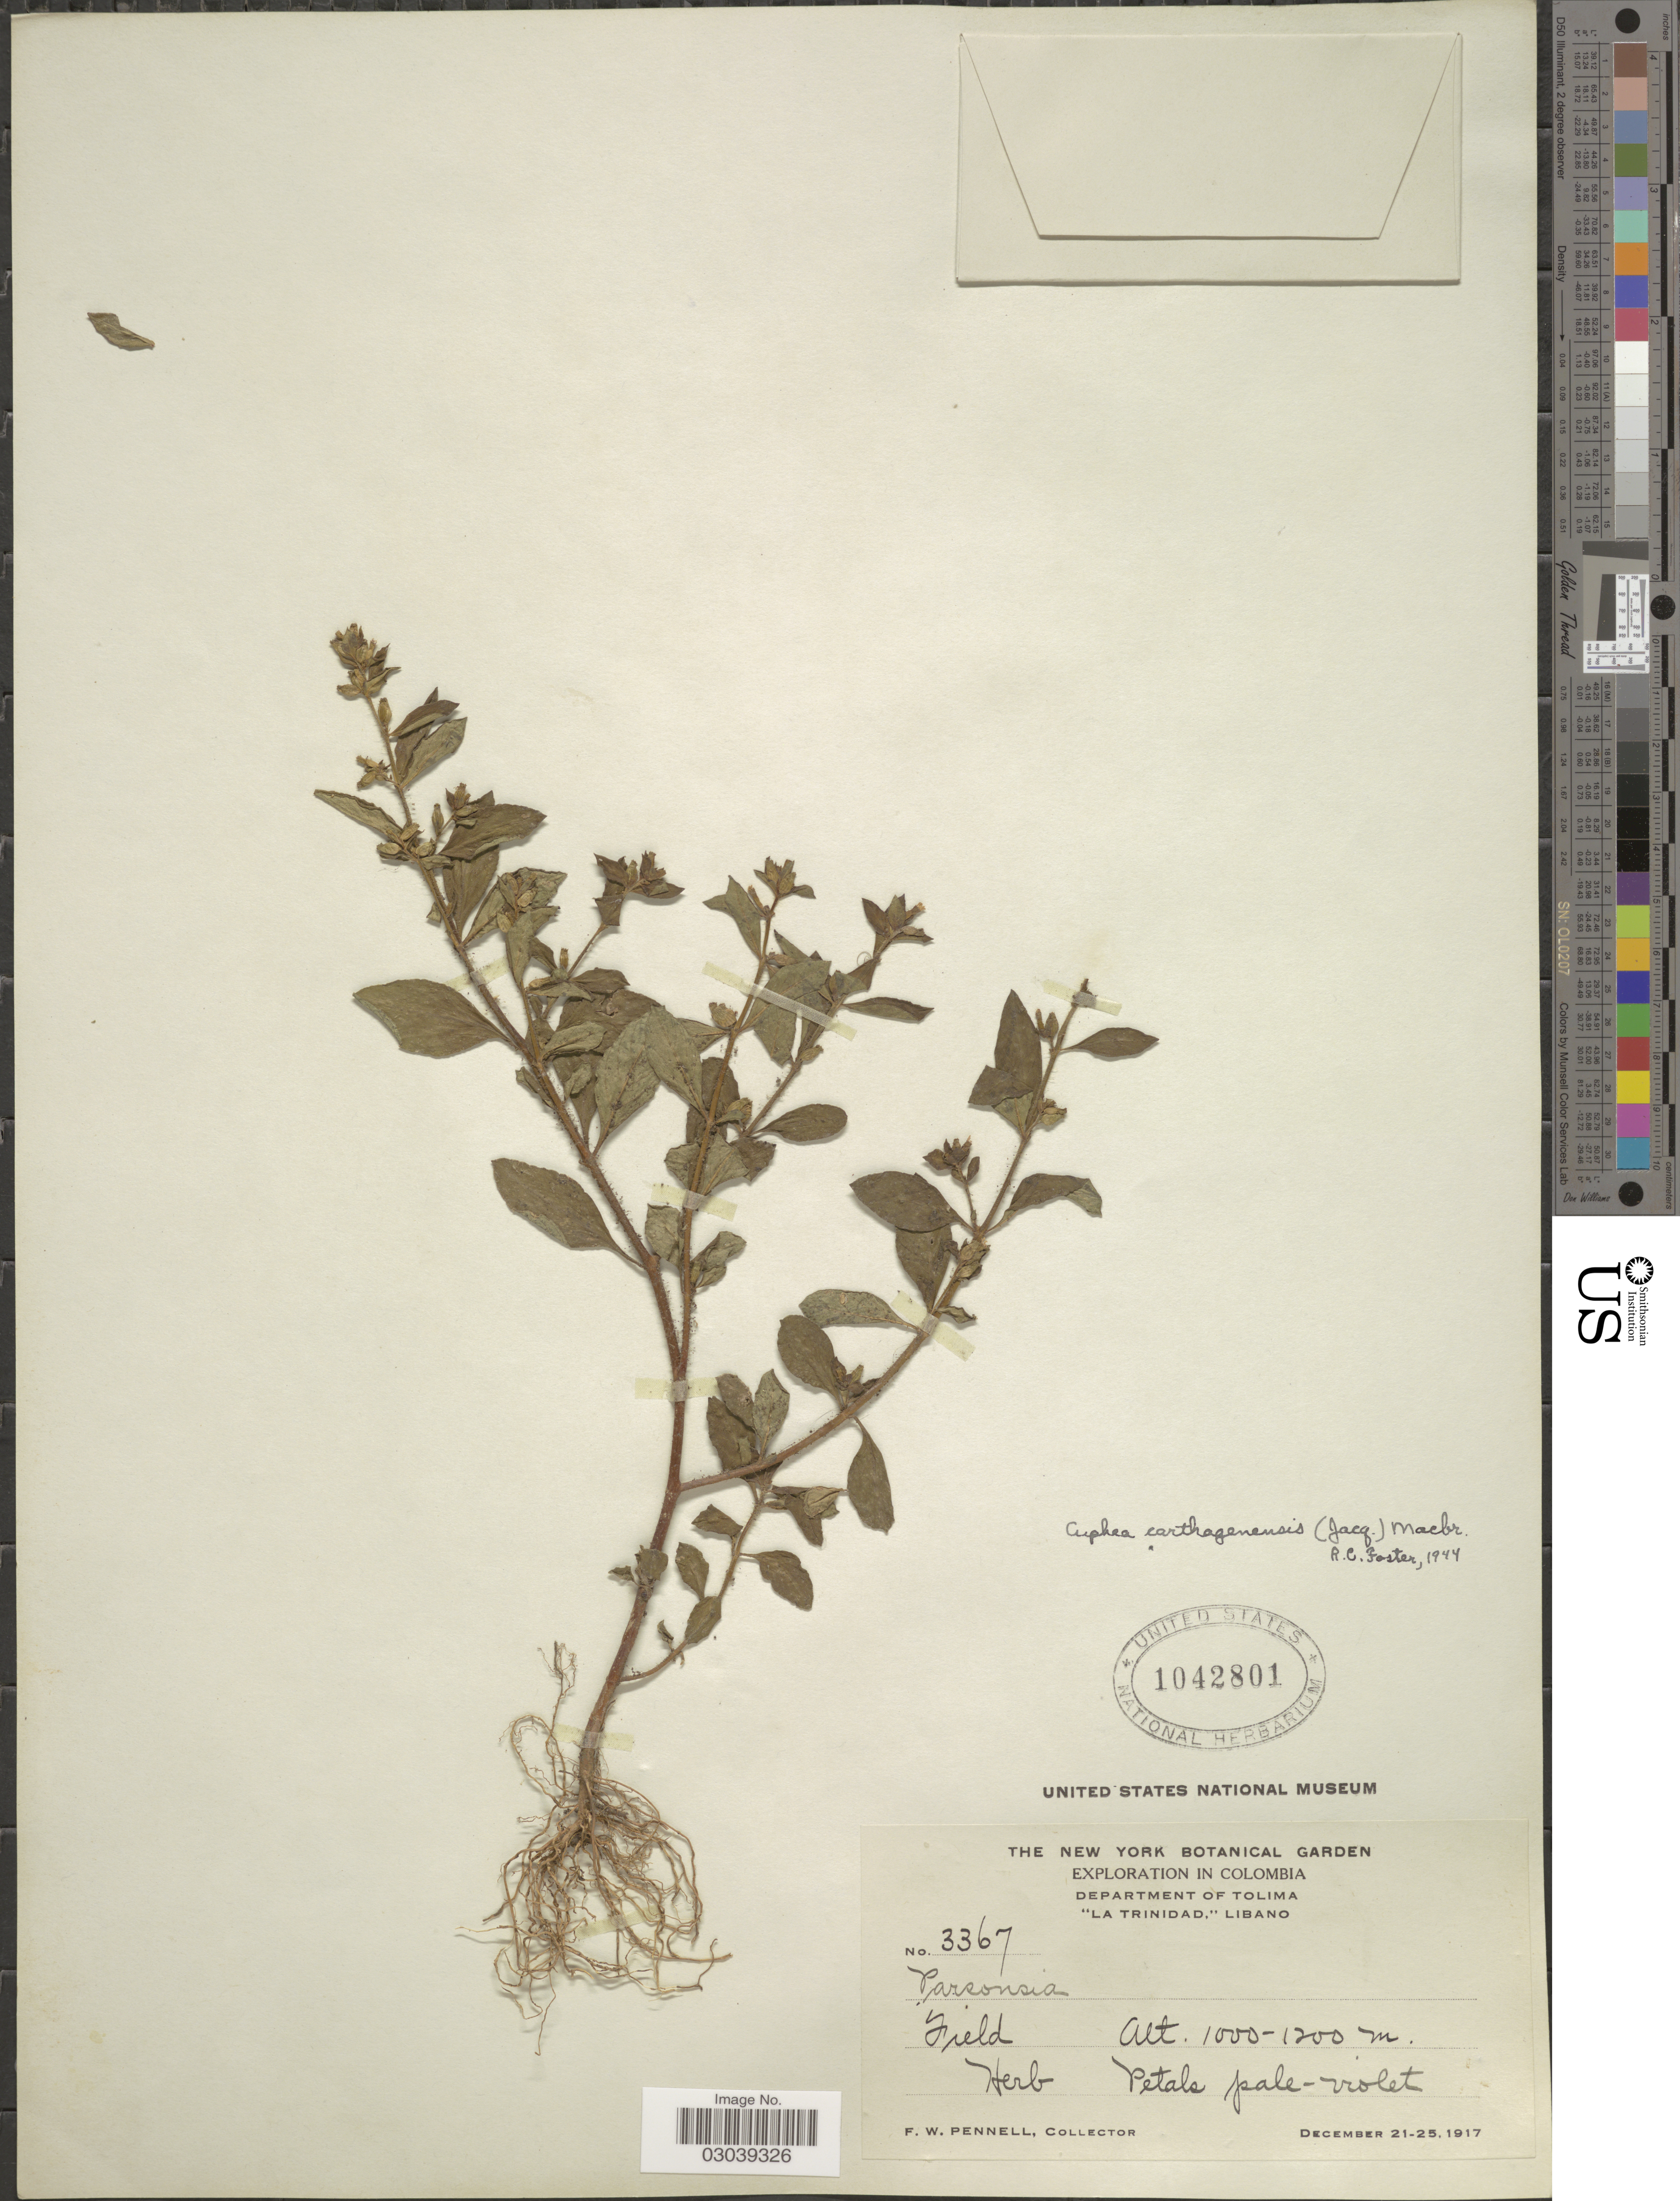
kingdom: Plantae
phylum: Tracheophyta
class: Magnoliopsida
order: Myrtales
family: Lythraceae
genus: Cuphea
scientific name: Cuphea carthagenensis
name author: (Jacq.) J.F. Macbr.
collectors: F. W. Pennell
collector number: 3367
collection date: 1917-12-21/1917-12-25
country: Colombia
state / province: Tolima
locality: Department of Tolima. "La Trinidad," Libano.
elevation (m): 1000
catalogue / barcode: US 1042801